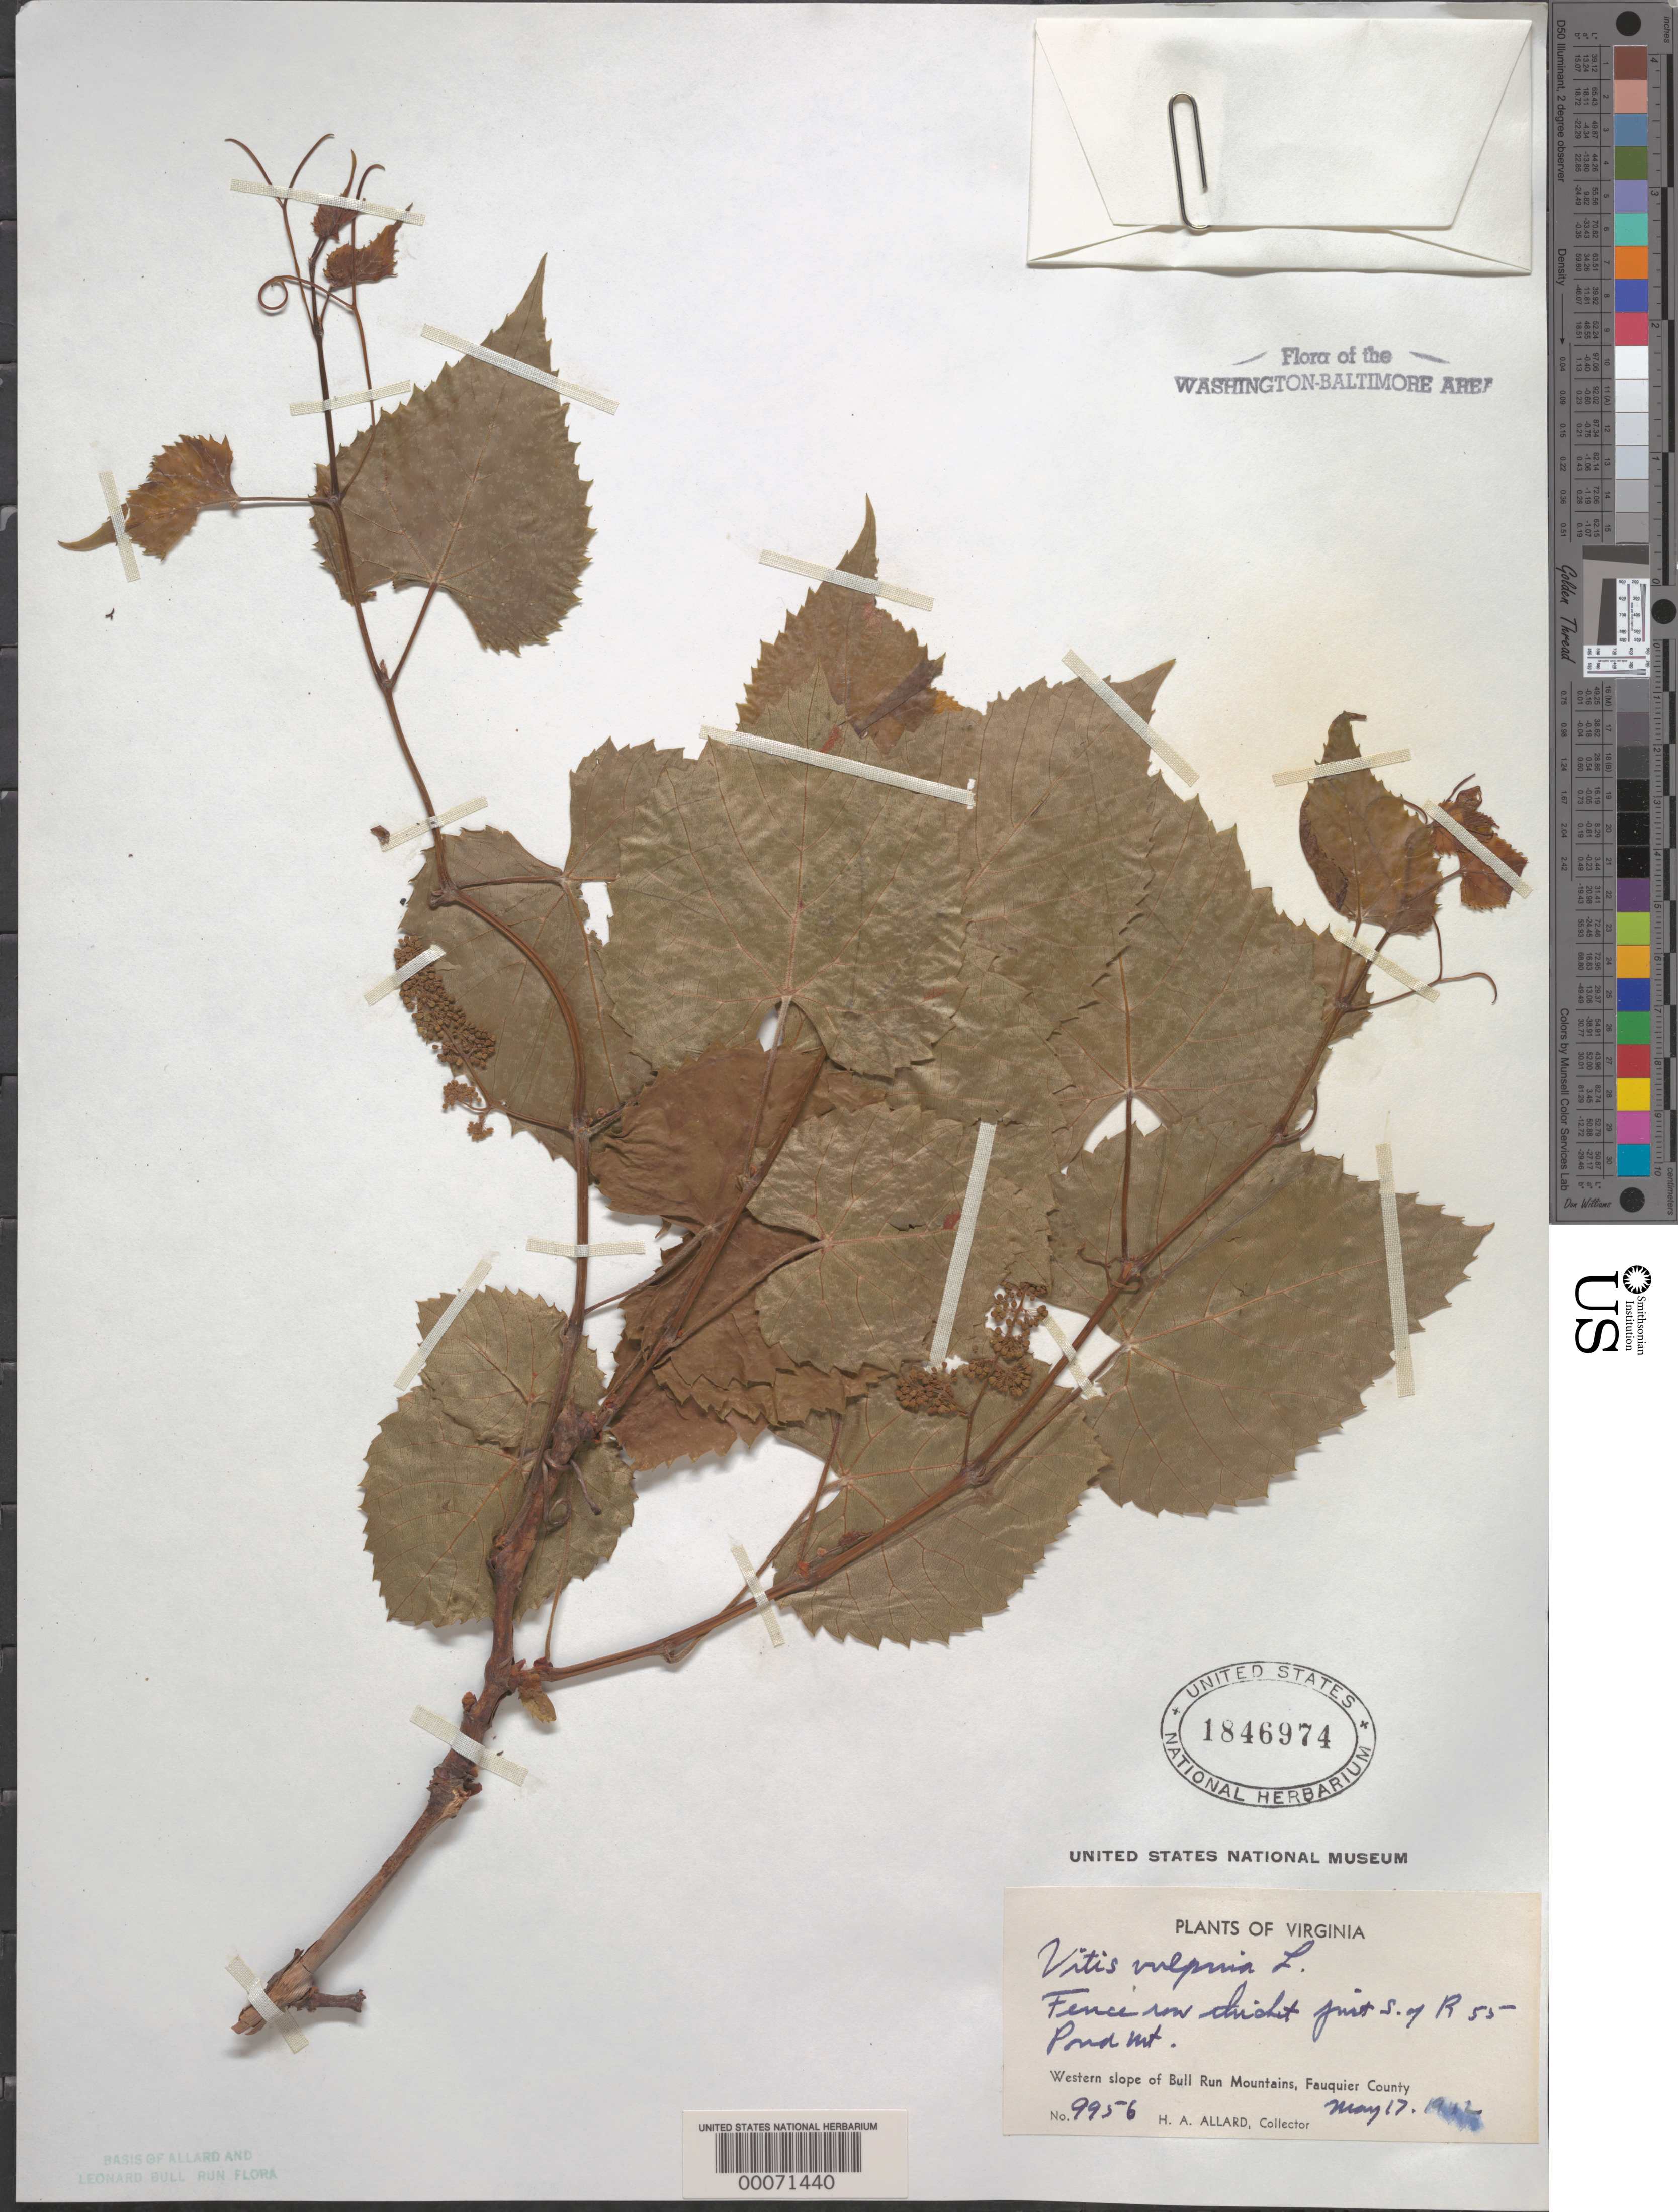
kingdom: Plantae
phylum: Tracheophyta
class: Magnoliopsida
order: Vitales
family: Vitaceae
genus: Vitis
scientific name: Vitis vulpina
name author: L.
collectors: H. A. Allard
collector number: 9956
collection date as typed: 17 May 1942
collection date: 1942-05-17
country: United States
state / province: Virginia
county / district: Fauquier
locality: South of Route 55, Pond Mountains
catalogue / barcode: US 1846974